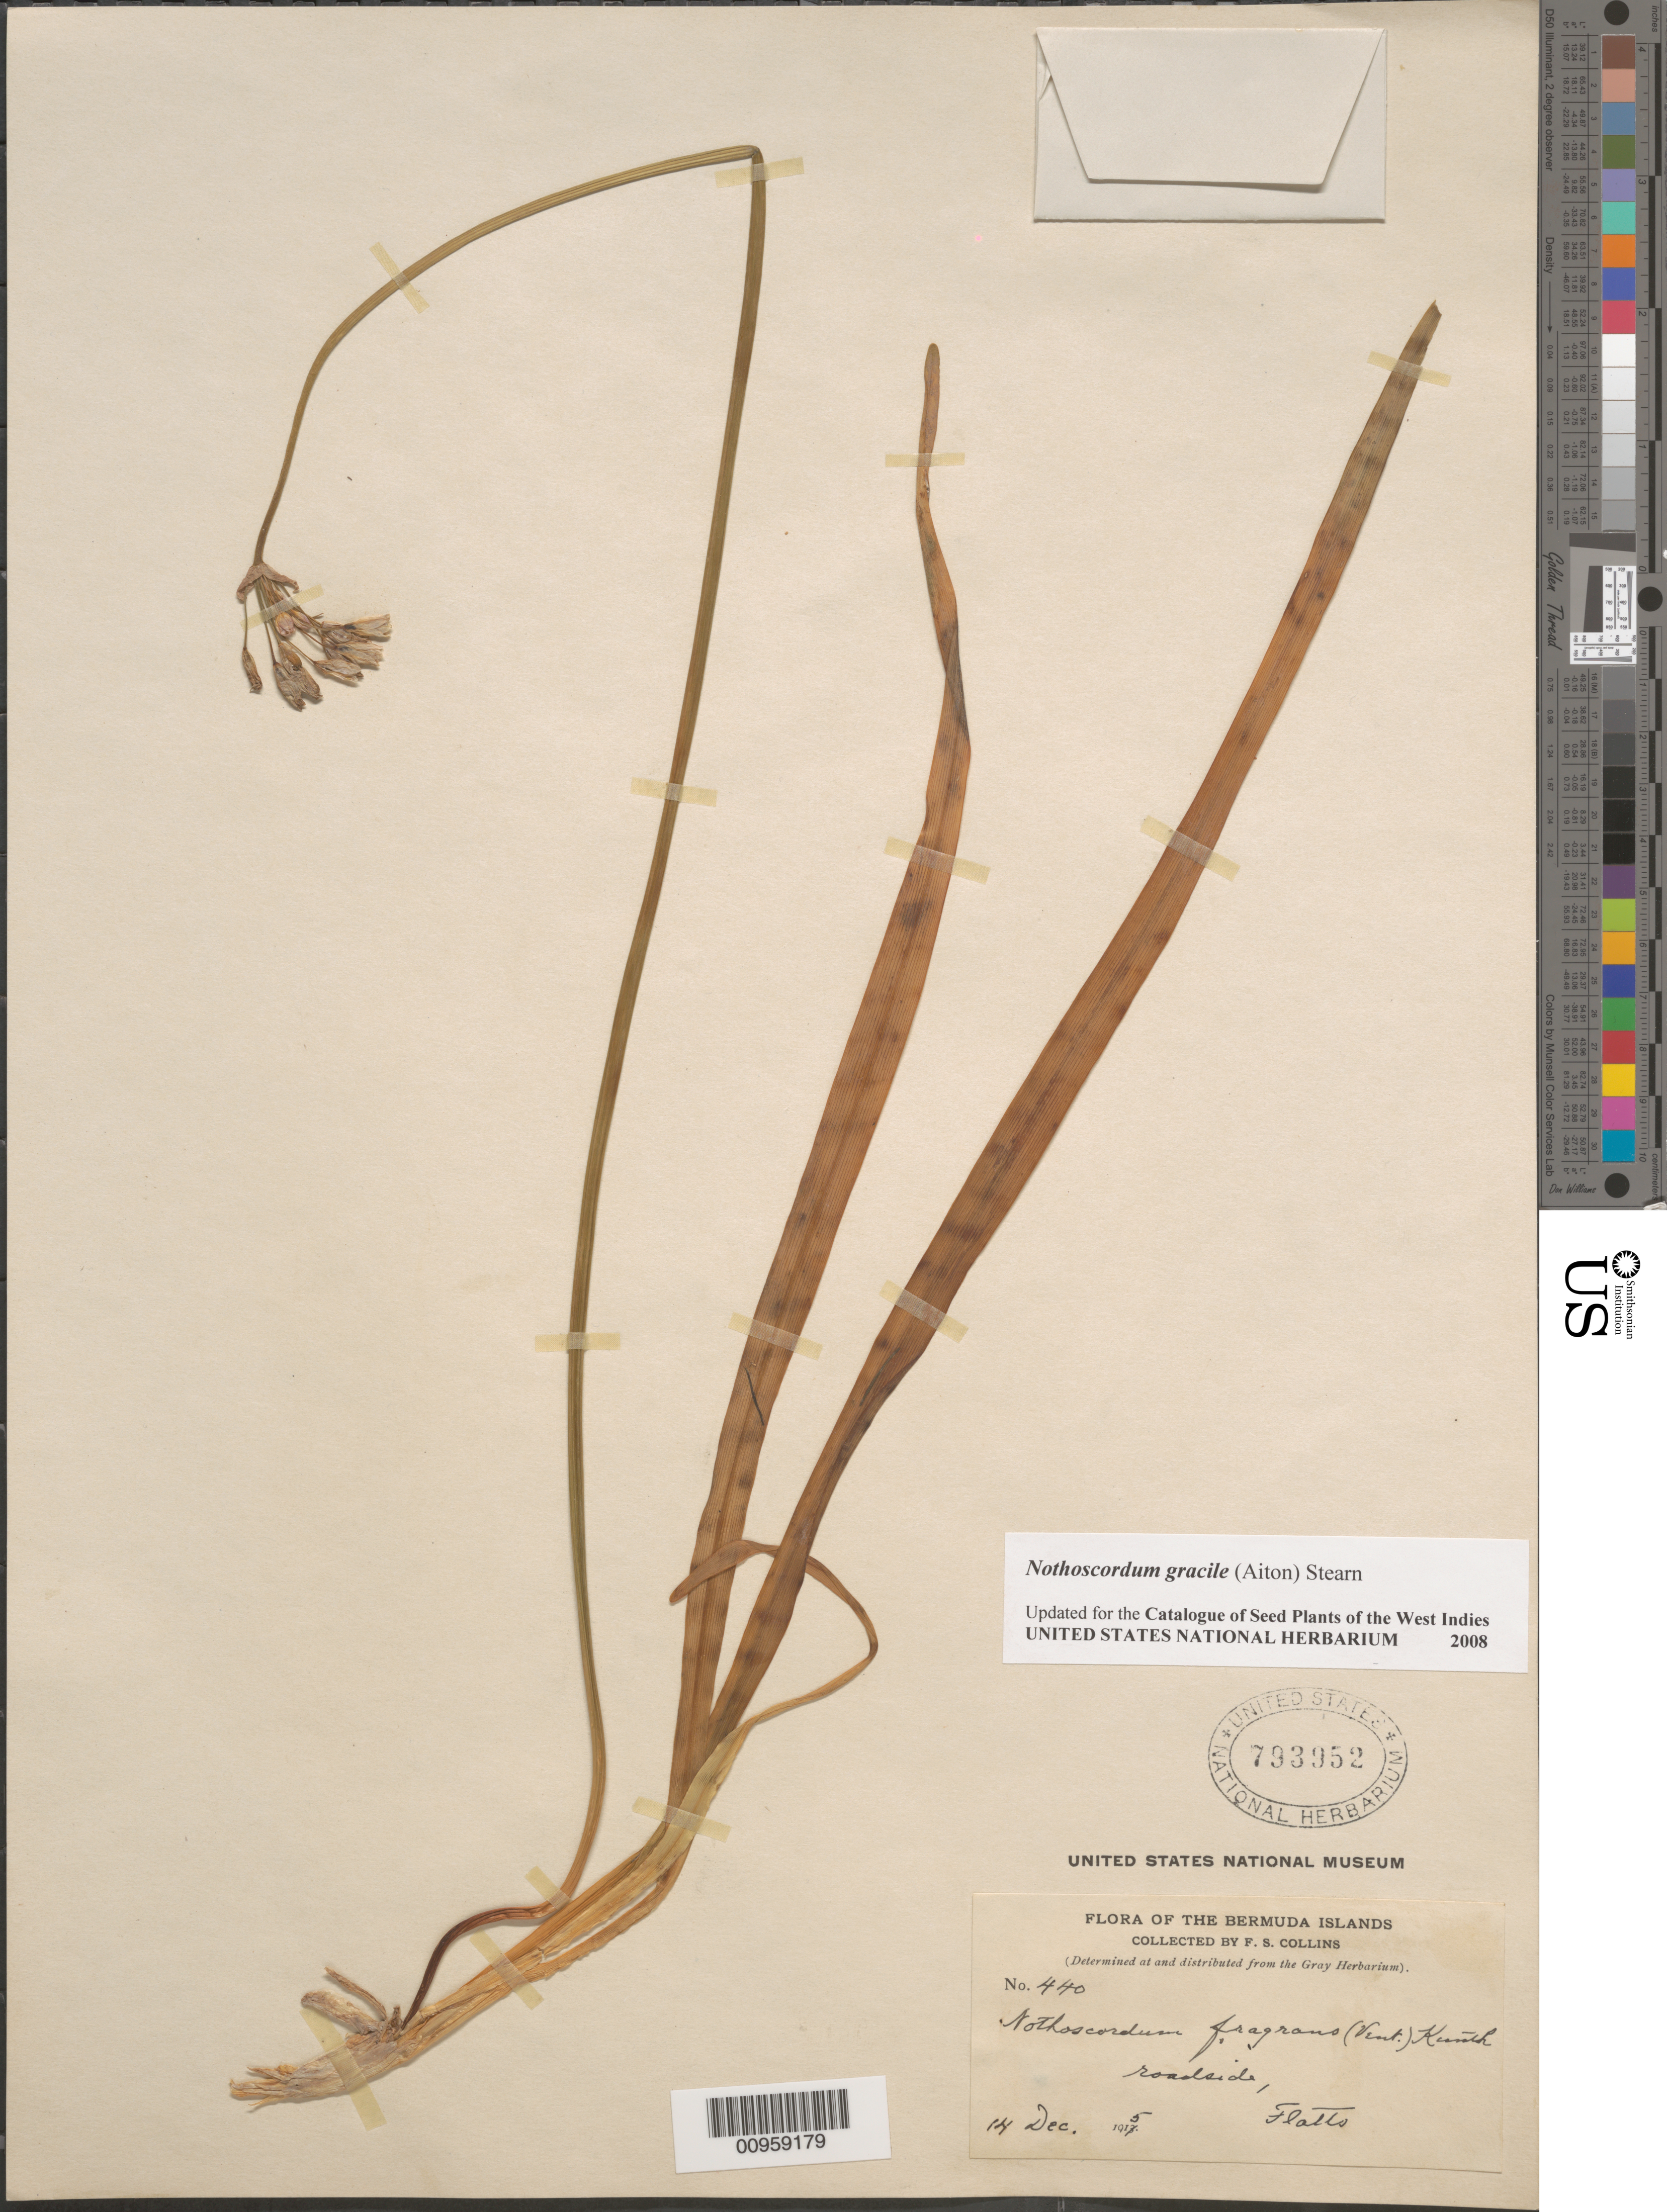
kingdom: Plantae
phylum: Tracheophyta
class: Liliopsida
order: Asparagales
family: Amaryllidaceae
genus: Allium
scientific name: Allium sp.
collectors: F. Collins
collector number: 440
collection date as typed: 14 Dec 1915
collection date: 1915-12-14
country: Bermuda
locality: Flatts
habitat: Roadside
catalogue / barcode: US 793952